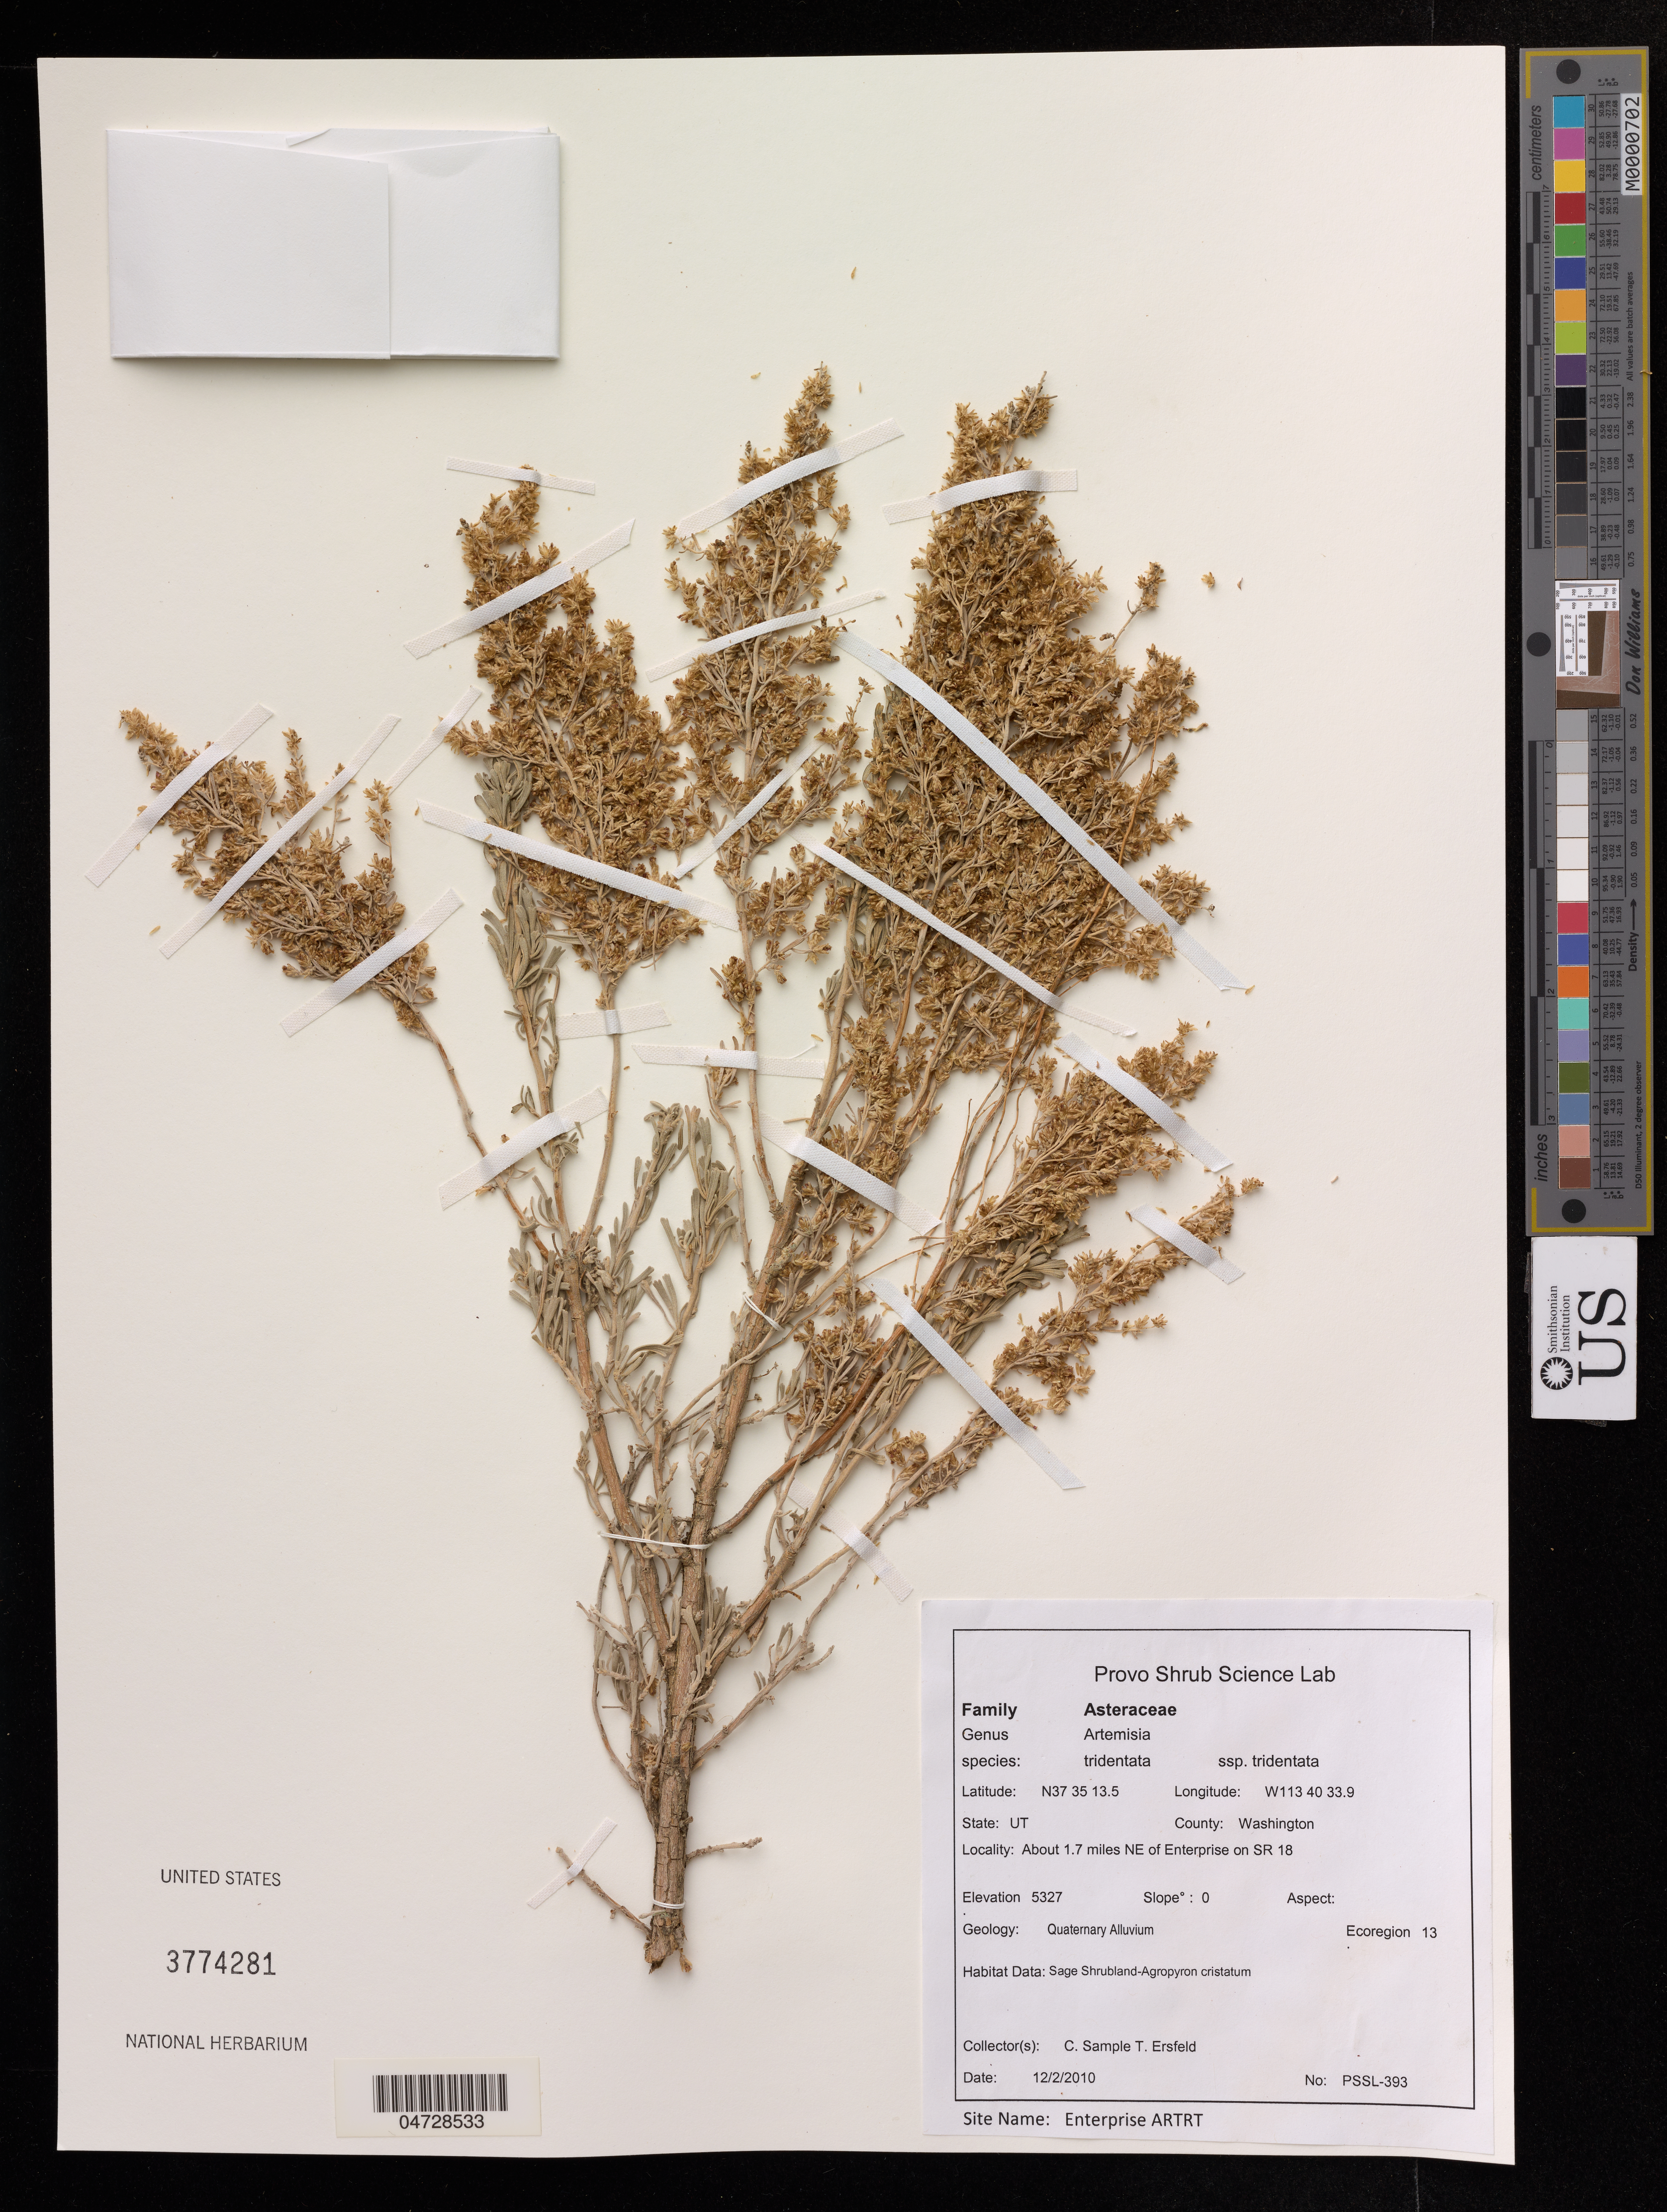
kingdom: Plantae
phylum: Tracheophyta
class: Magnoliopsida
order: Asterales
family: Asteraceae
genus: Artemisia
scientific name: Artemisia tridentata subsp. tridentata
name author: Nutt.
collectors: C. Sample & T. Ersfeld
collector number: PSSL-393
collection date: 2010-02-12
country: United States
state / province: Utah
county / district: Washington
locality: About 1.6 miles NE of Enterprise on SR 18.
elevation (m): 1624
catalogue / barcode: US 3774281